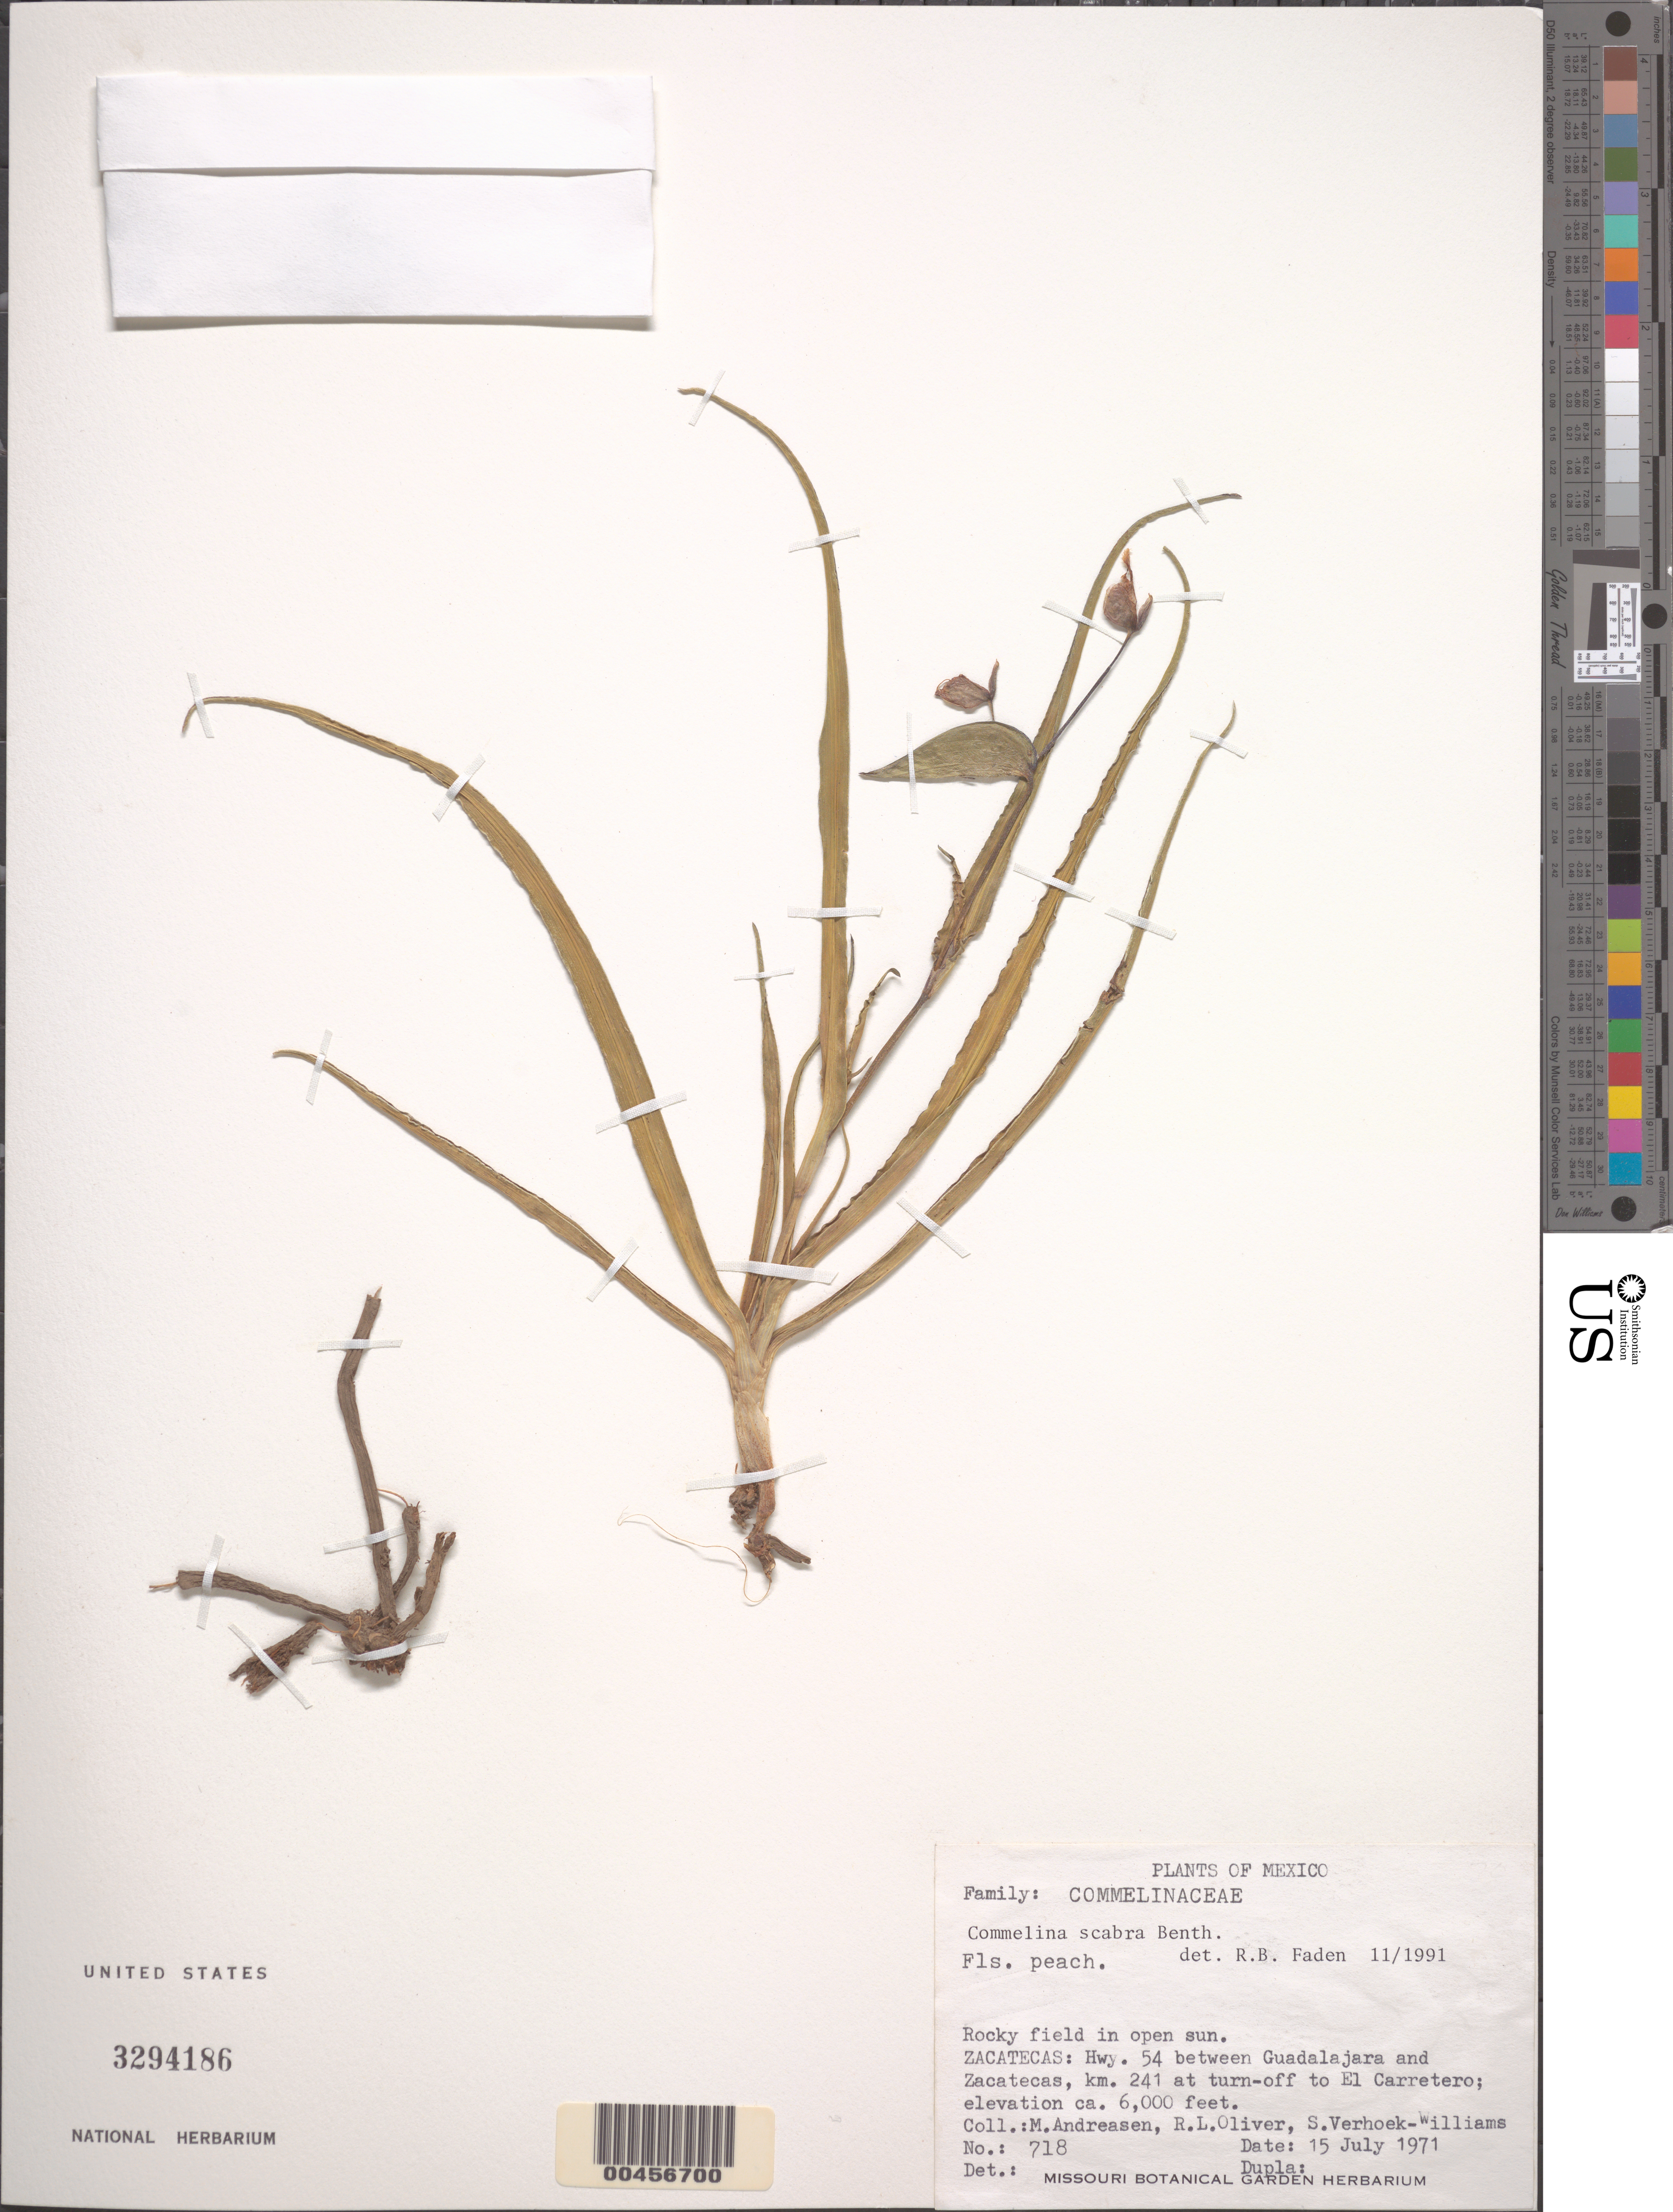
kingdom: Plantae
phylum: Tracheophyta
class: Liliopsida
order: Commelinales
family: Commelinaceae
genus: Commelina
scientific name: Commelina scabra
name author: Benth.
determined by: Faden, Robert B., (US), Smithsonian Institution - National Museum of Natural History (UNITED STATES)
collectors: M. Andreasen, R. L. Oliver & S. E. Verhoek-Williams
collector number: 718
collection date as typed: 15 Jul 1971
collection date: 1971-07-15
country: Mexico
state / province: Zacatecas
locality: Between Guadalajara and zacatecas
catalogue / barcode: US 3294186